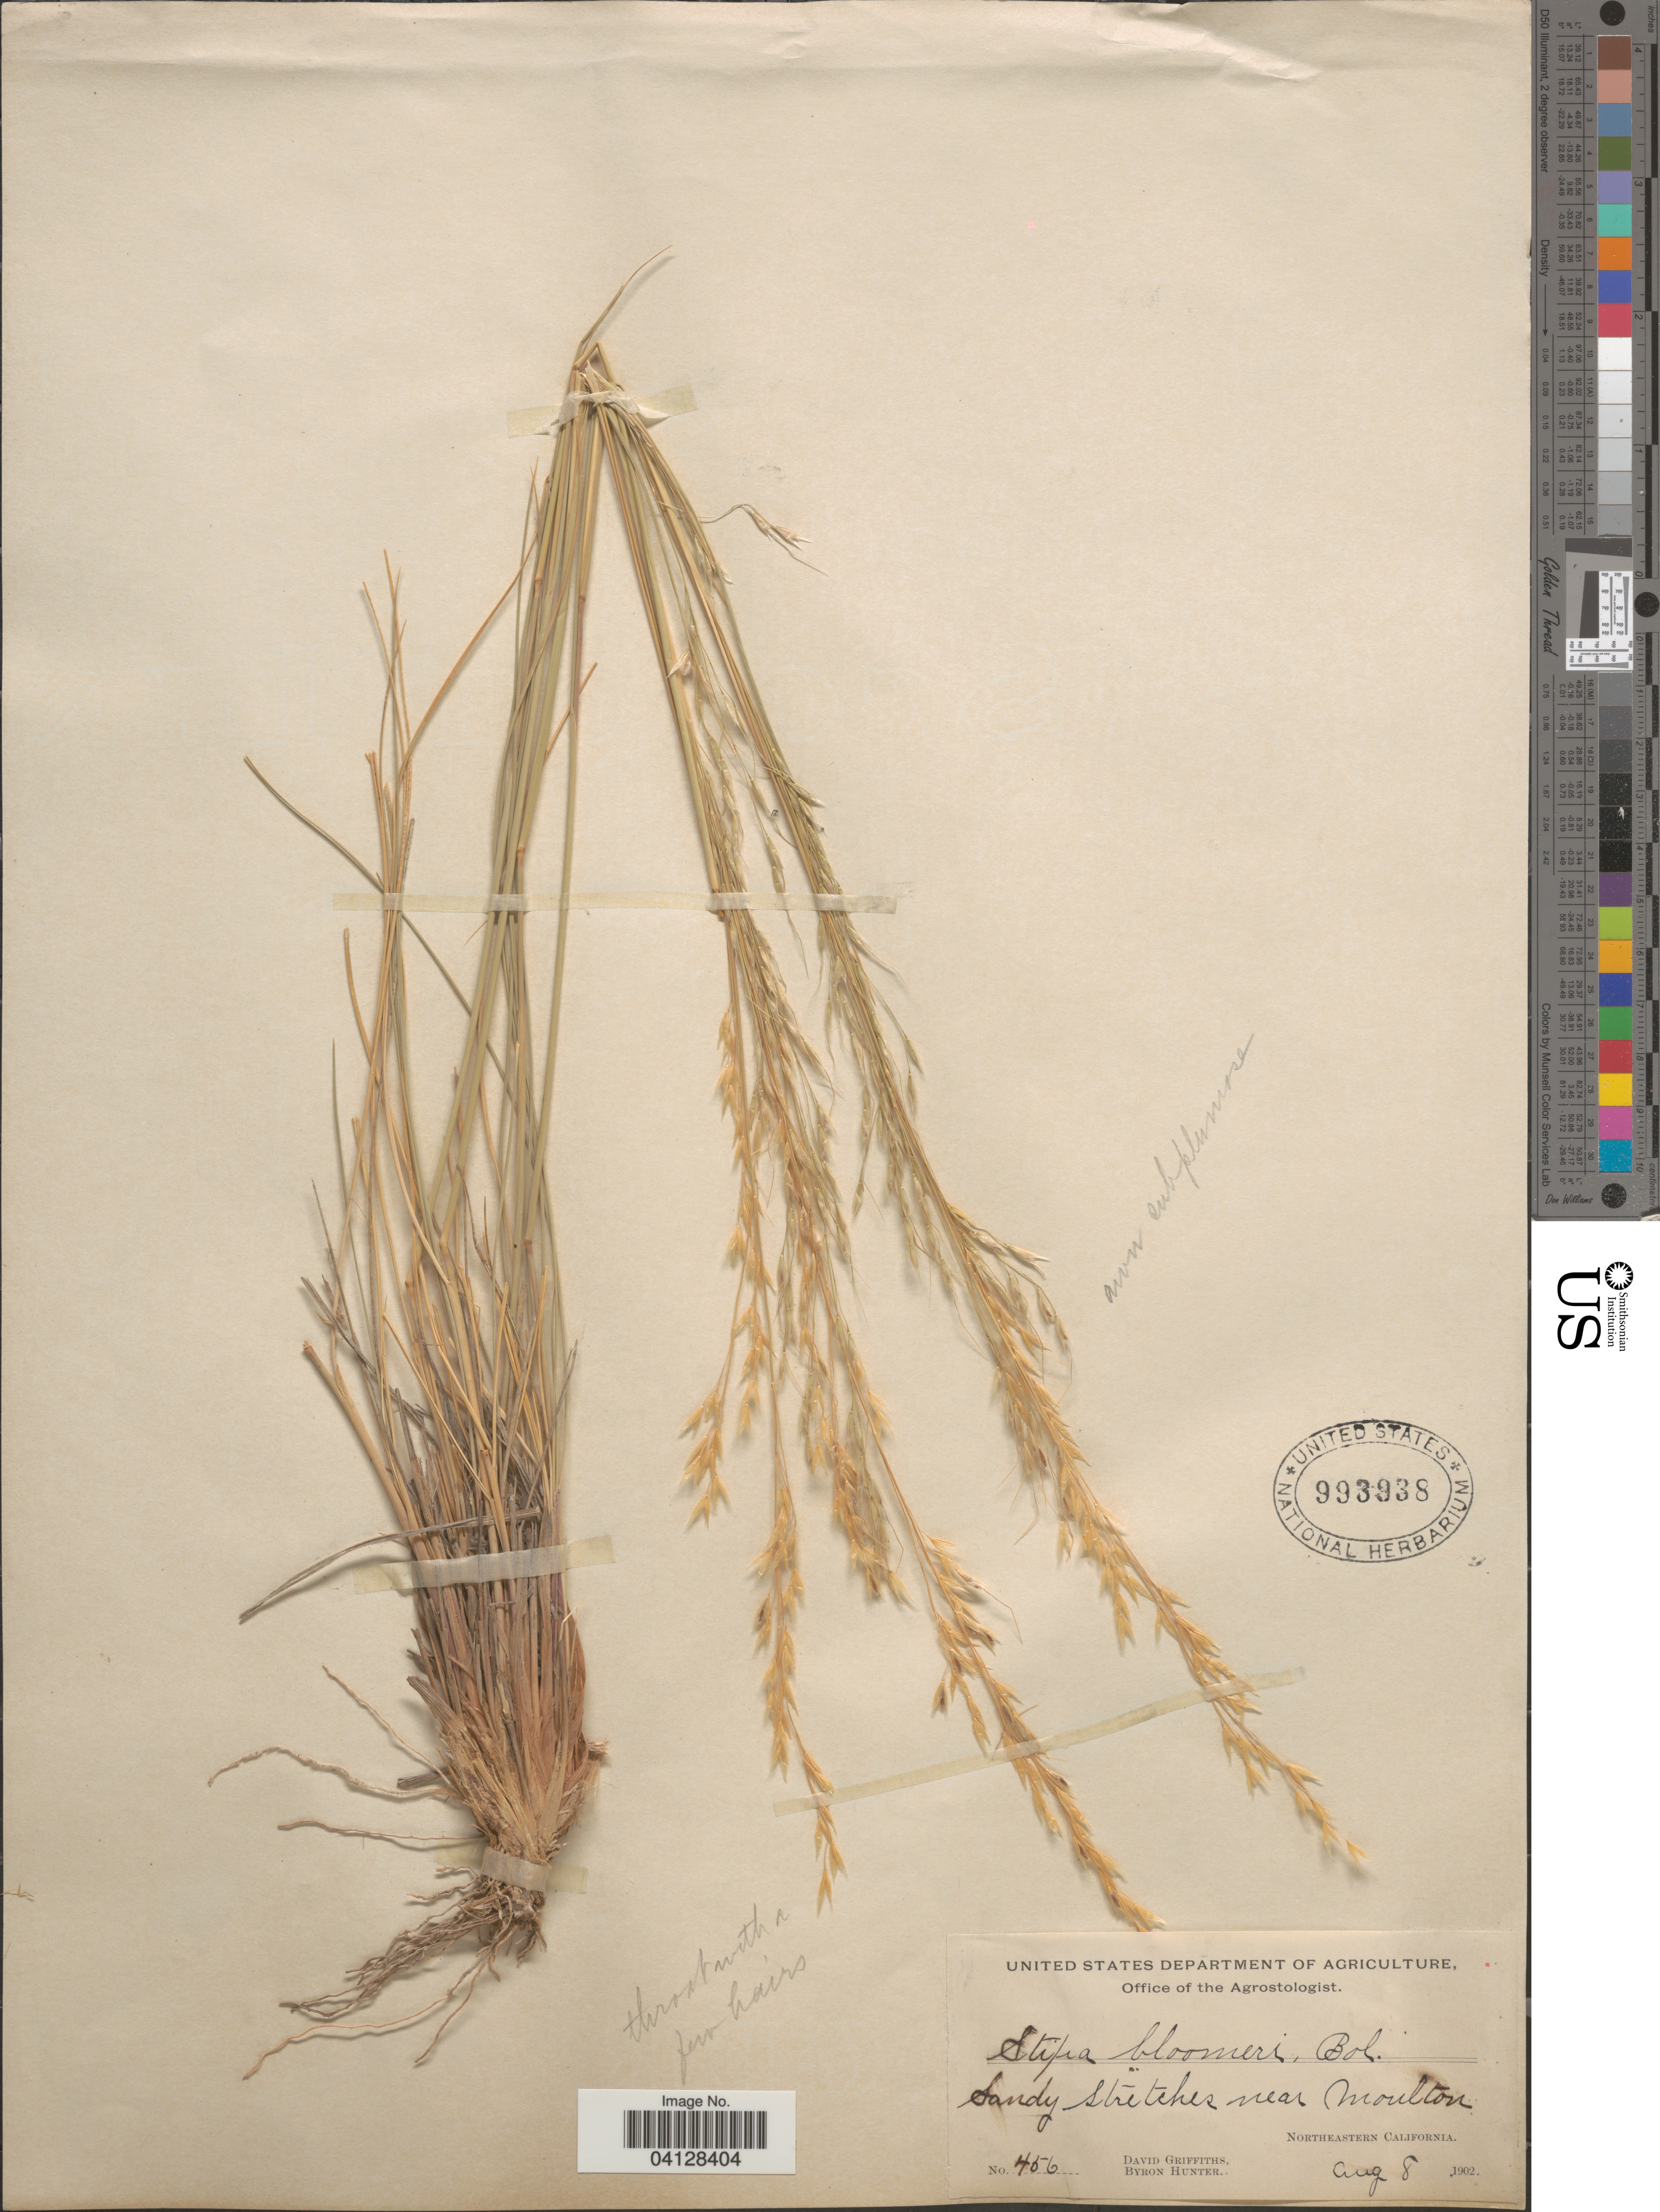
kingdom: Plantae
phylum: Tracheophyta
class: Liliopsida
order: Poales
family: Poaceae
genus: Stipa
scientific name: Stipa bloomeri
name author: Bol.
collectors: D. Griffiths & B. Hunter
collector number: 456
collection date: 1902-08-08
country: United States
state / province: California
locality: Sandy Stretches near Moulton. Northeastern California.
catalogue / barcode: US 993938